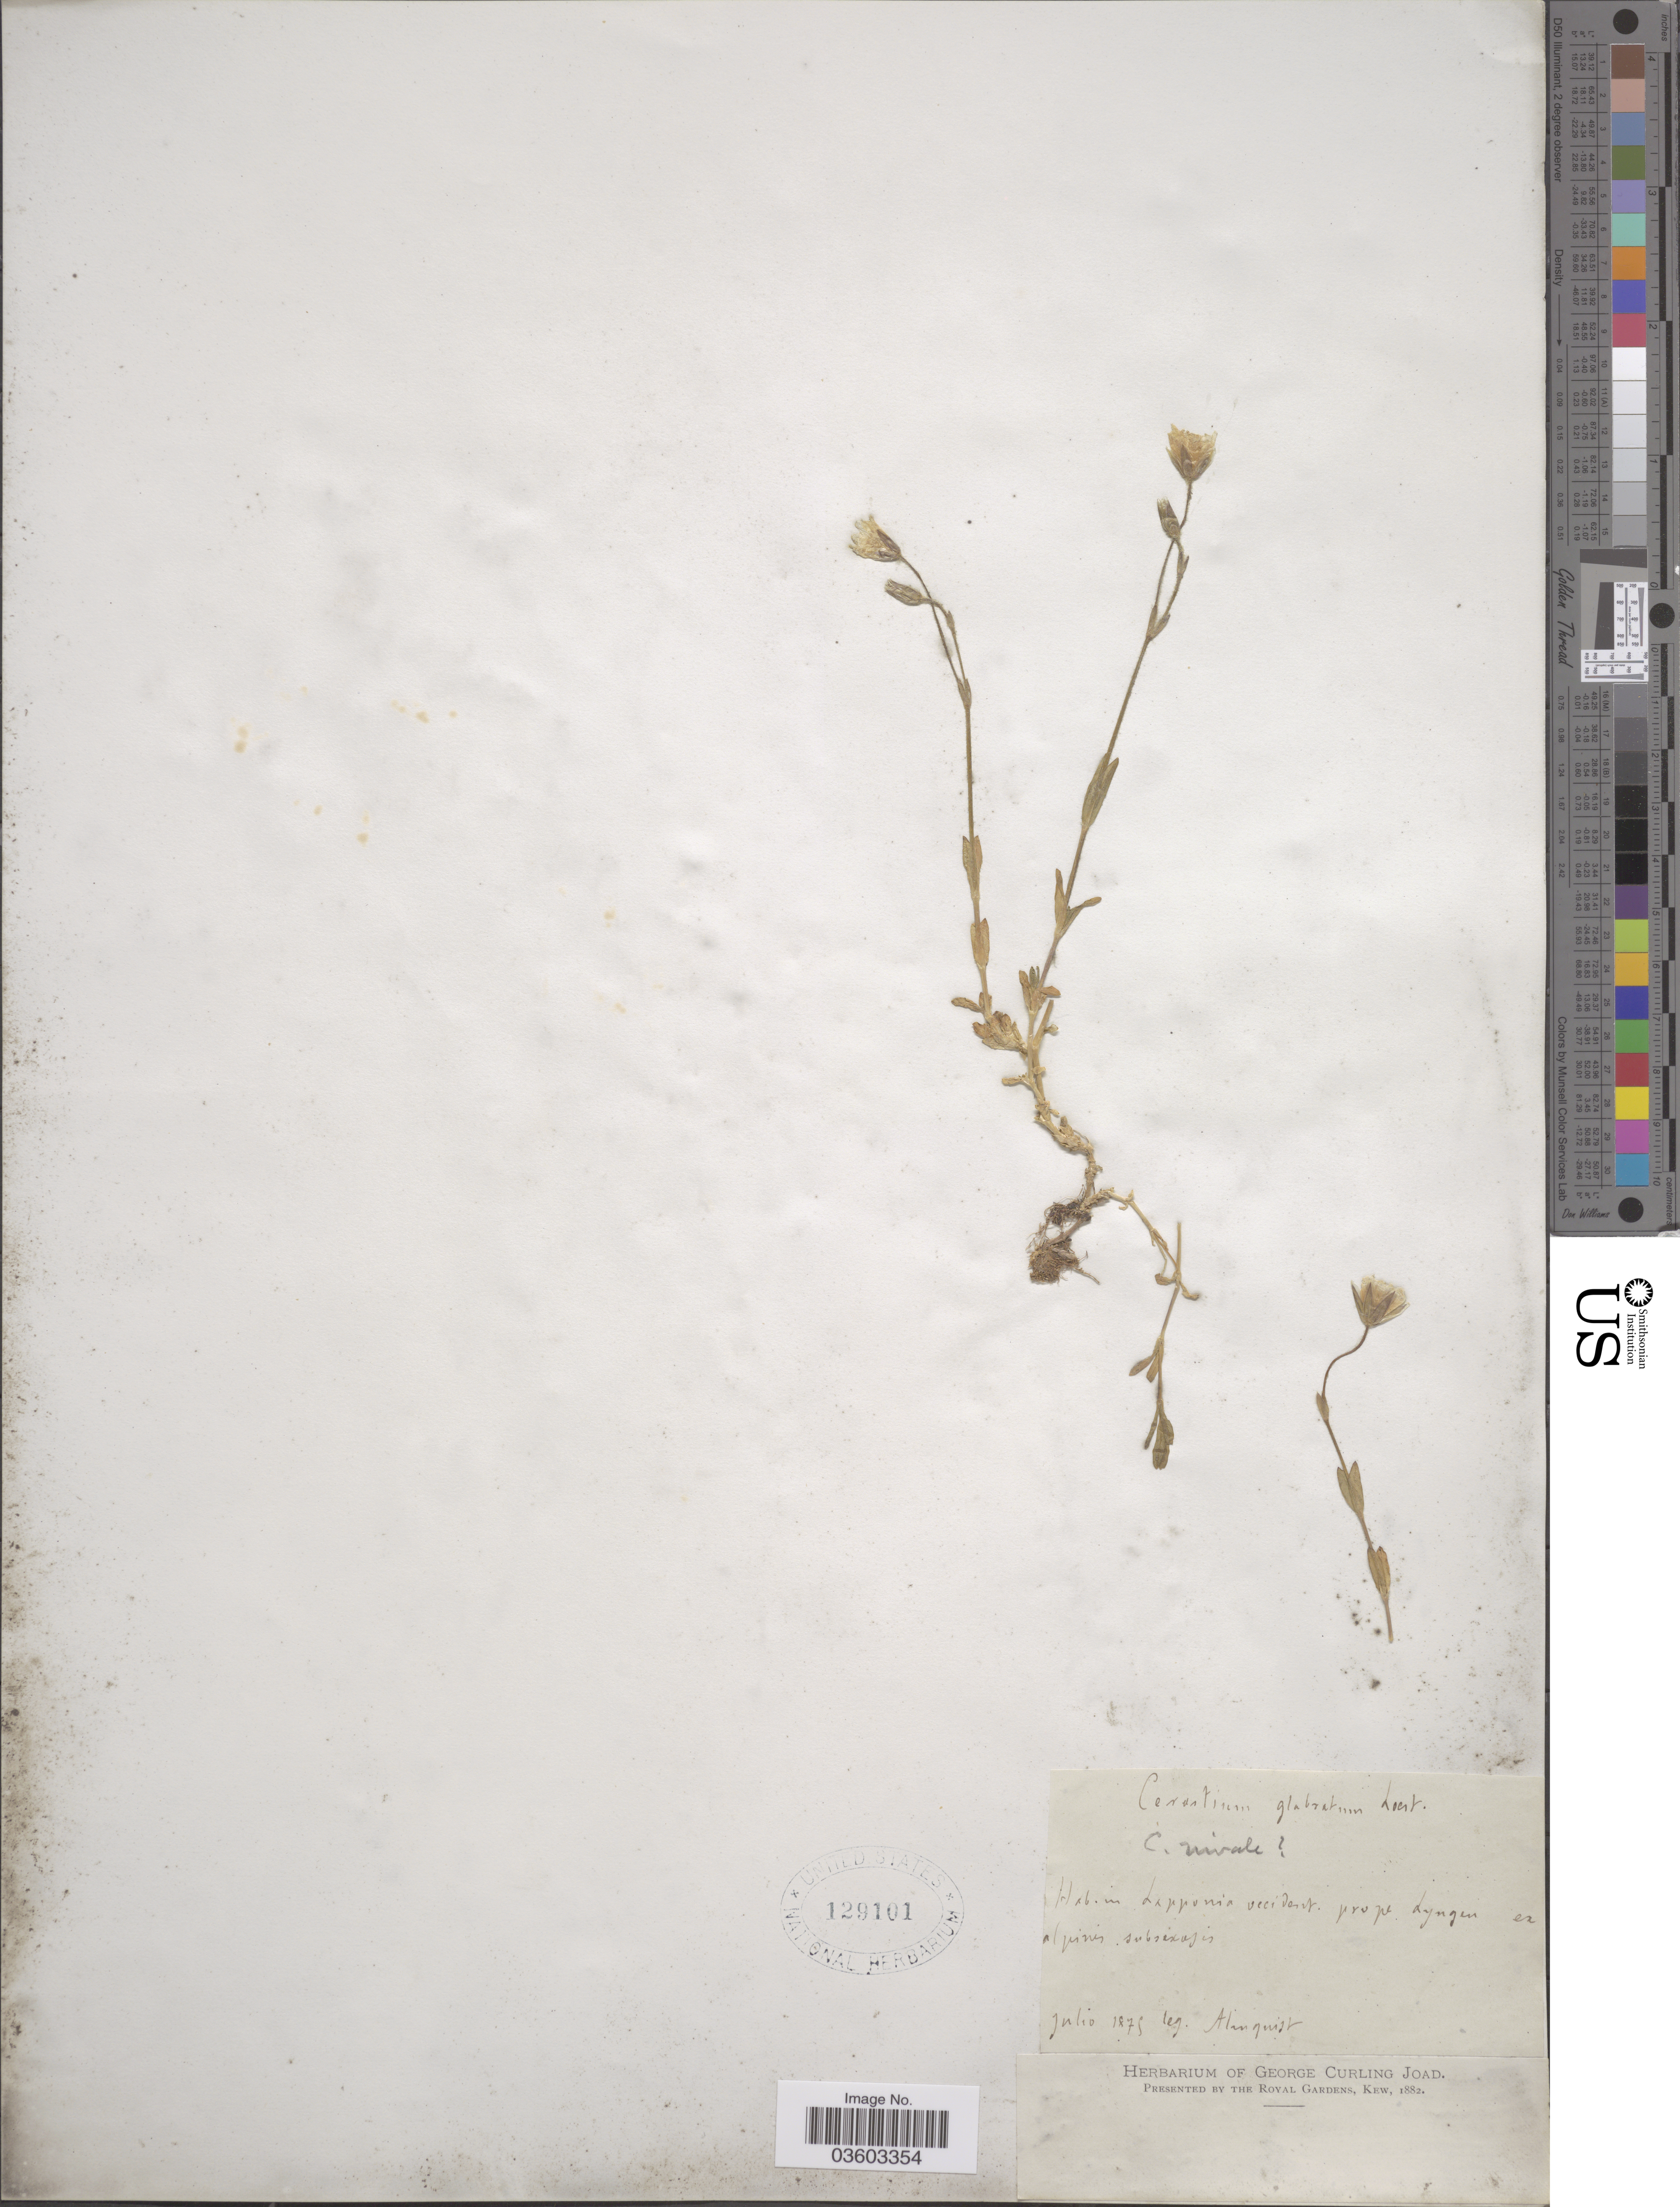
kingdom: Plantae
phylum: Tracheophyta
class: Magnoliopsida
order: Caryophyllales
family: Caryophyllaceae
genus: Cerastium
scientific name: Cerastium nivale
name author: D. Don & Nyman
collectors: Almquist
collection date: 1875-07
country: Norway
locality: In Lapponia occident. prope Lyngen ex alpinis subsaxosis.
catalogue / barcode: US 129101